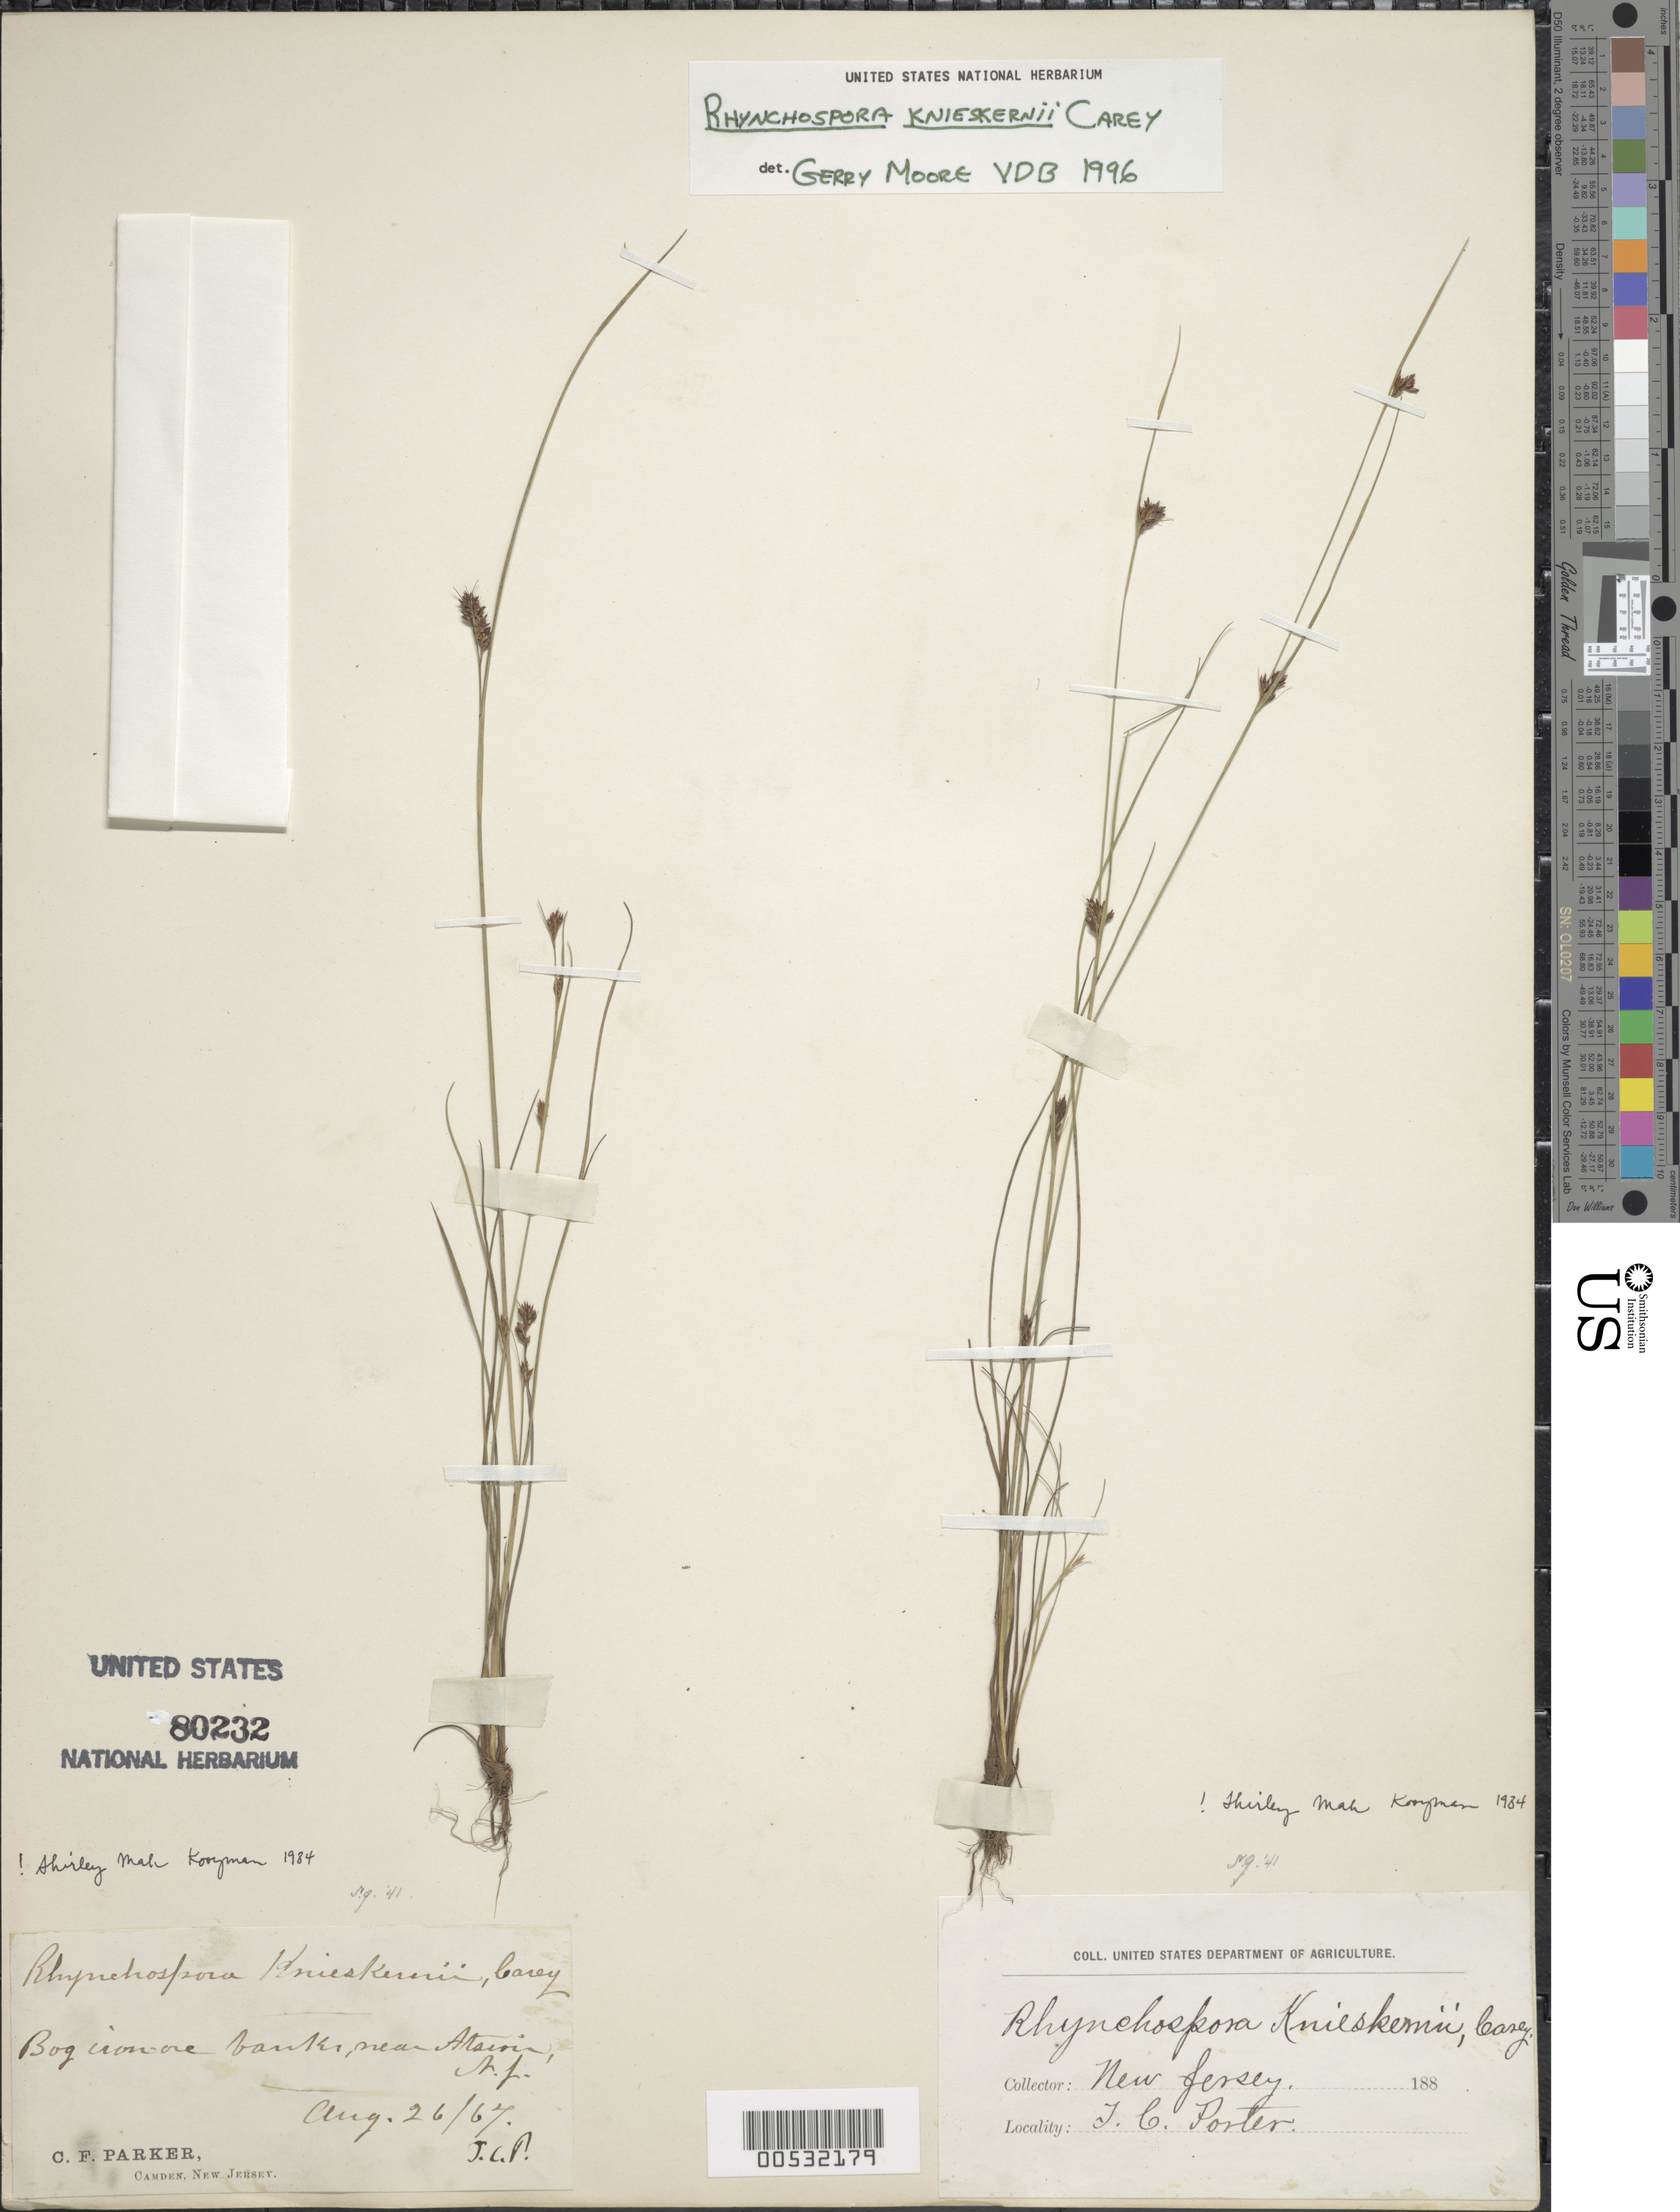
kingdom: Plantae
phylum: Tracheophyta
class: Liliopsida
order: Poales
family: Cyperaceae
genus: Rhynchospora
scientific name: Rhynchospora knieskernii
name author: J. Carey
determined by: Moore, G., (VDB), Vanderbilt University Herbarium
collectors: T. C. Porter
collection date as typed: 26 Aug 1867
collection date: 1867-08-26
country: United States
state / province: New Jersey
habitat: Bog iron ore banks.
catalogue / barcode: US 80232